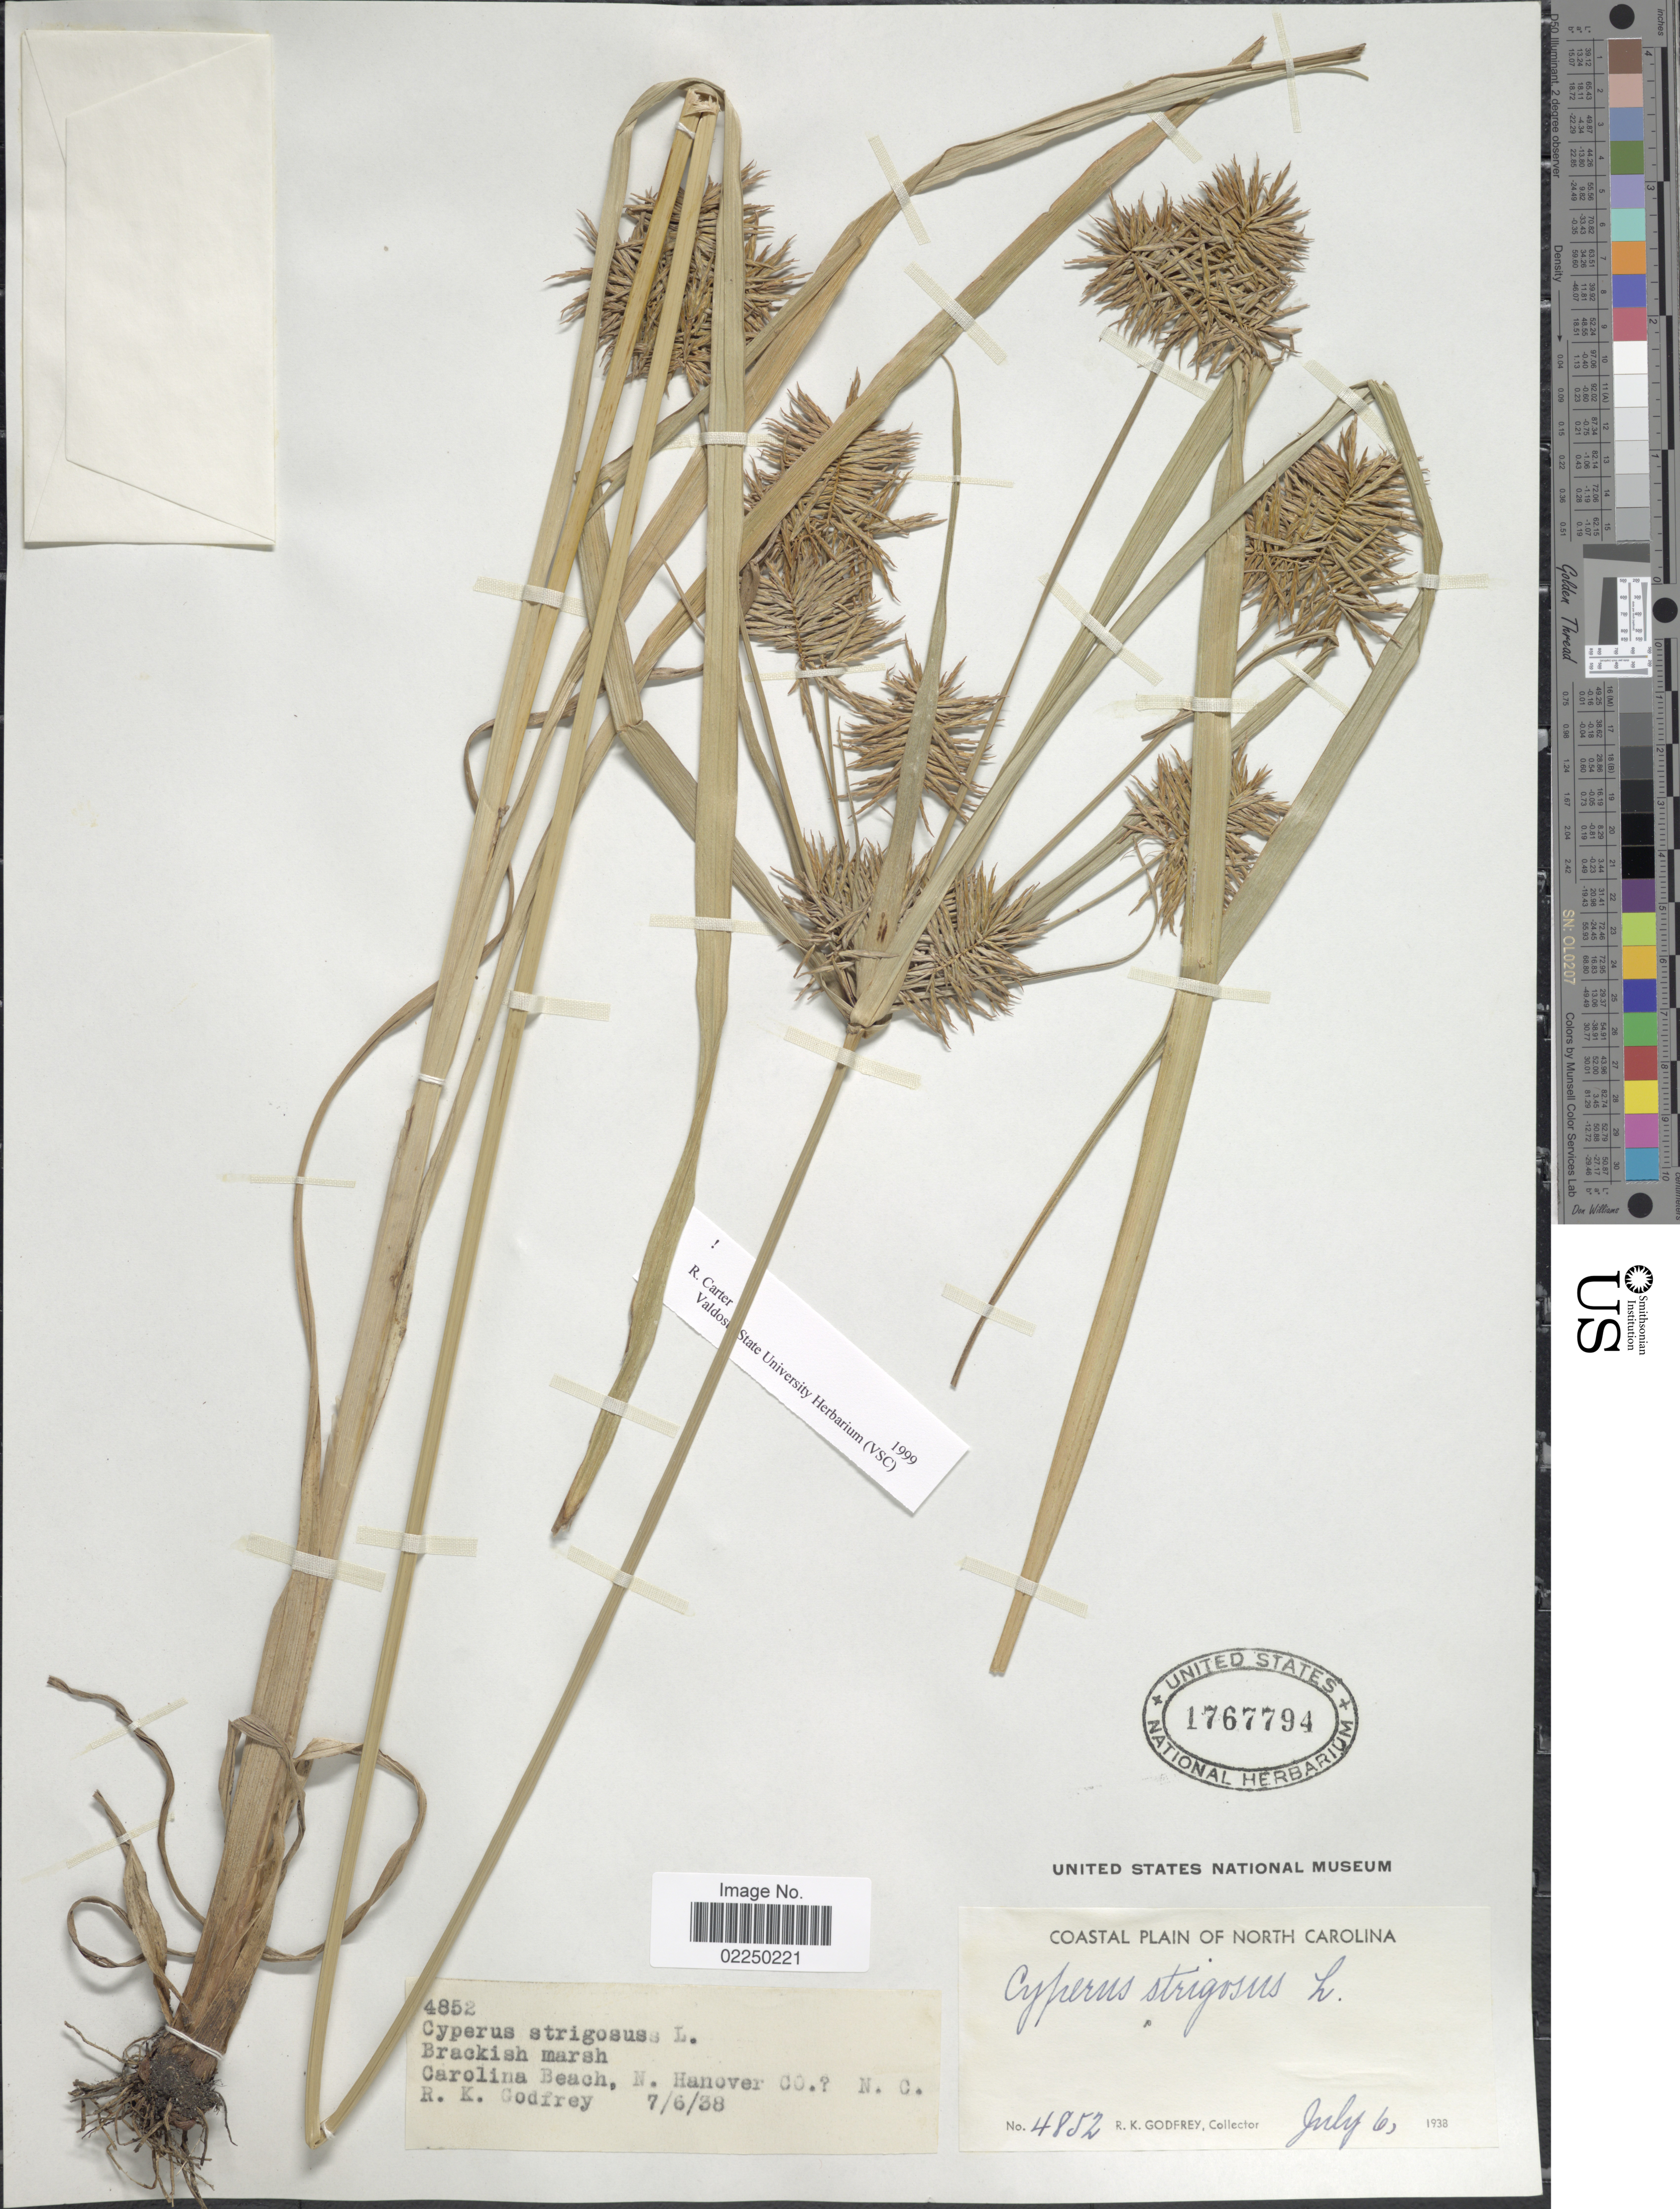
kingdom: Plantae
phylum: Tracheophyta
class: Liliopsida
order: Poales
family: Cyperaceae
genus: Cyperus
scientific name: Cyperus strigosus L.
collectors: R. K. Godfrey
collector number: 4852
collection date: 1938-07-06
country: United States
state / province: North Carolina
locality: Brackish marsh, Carolina Beach, N. Hanover Co.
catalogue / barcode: US 1767794